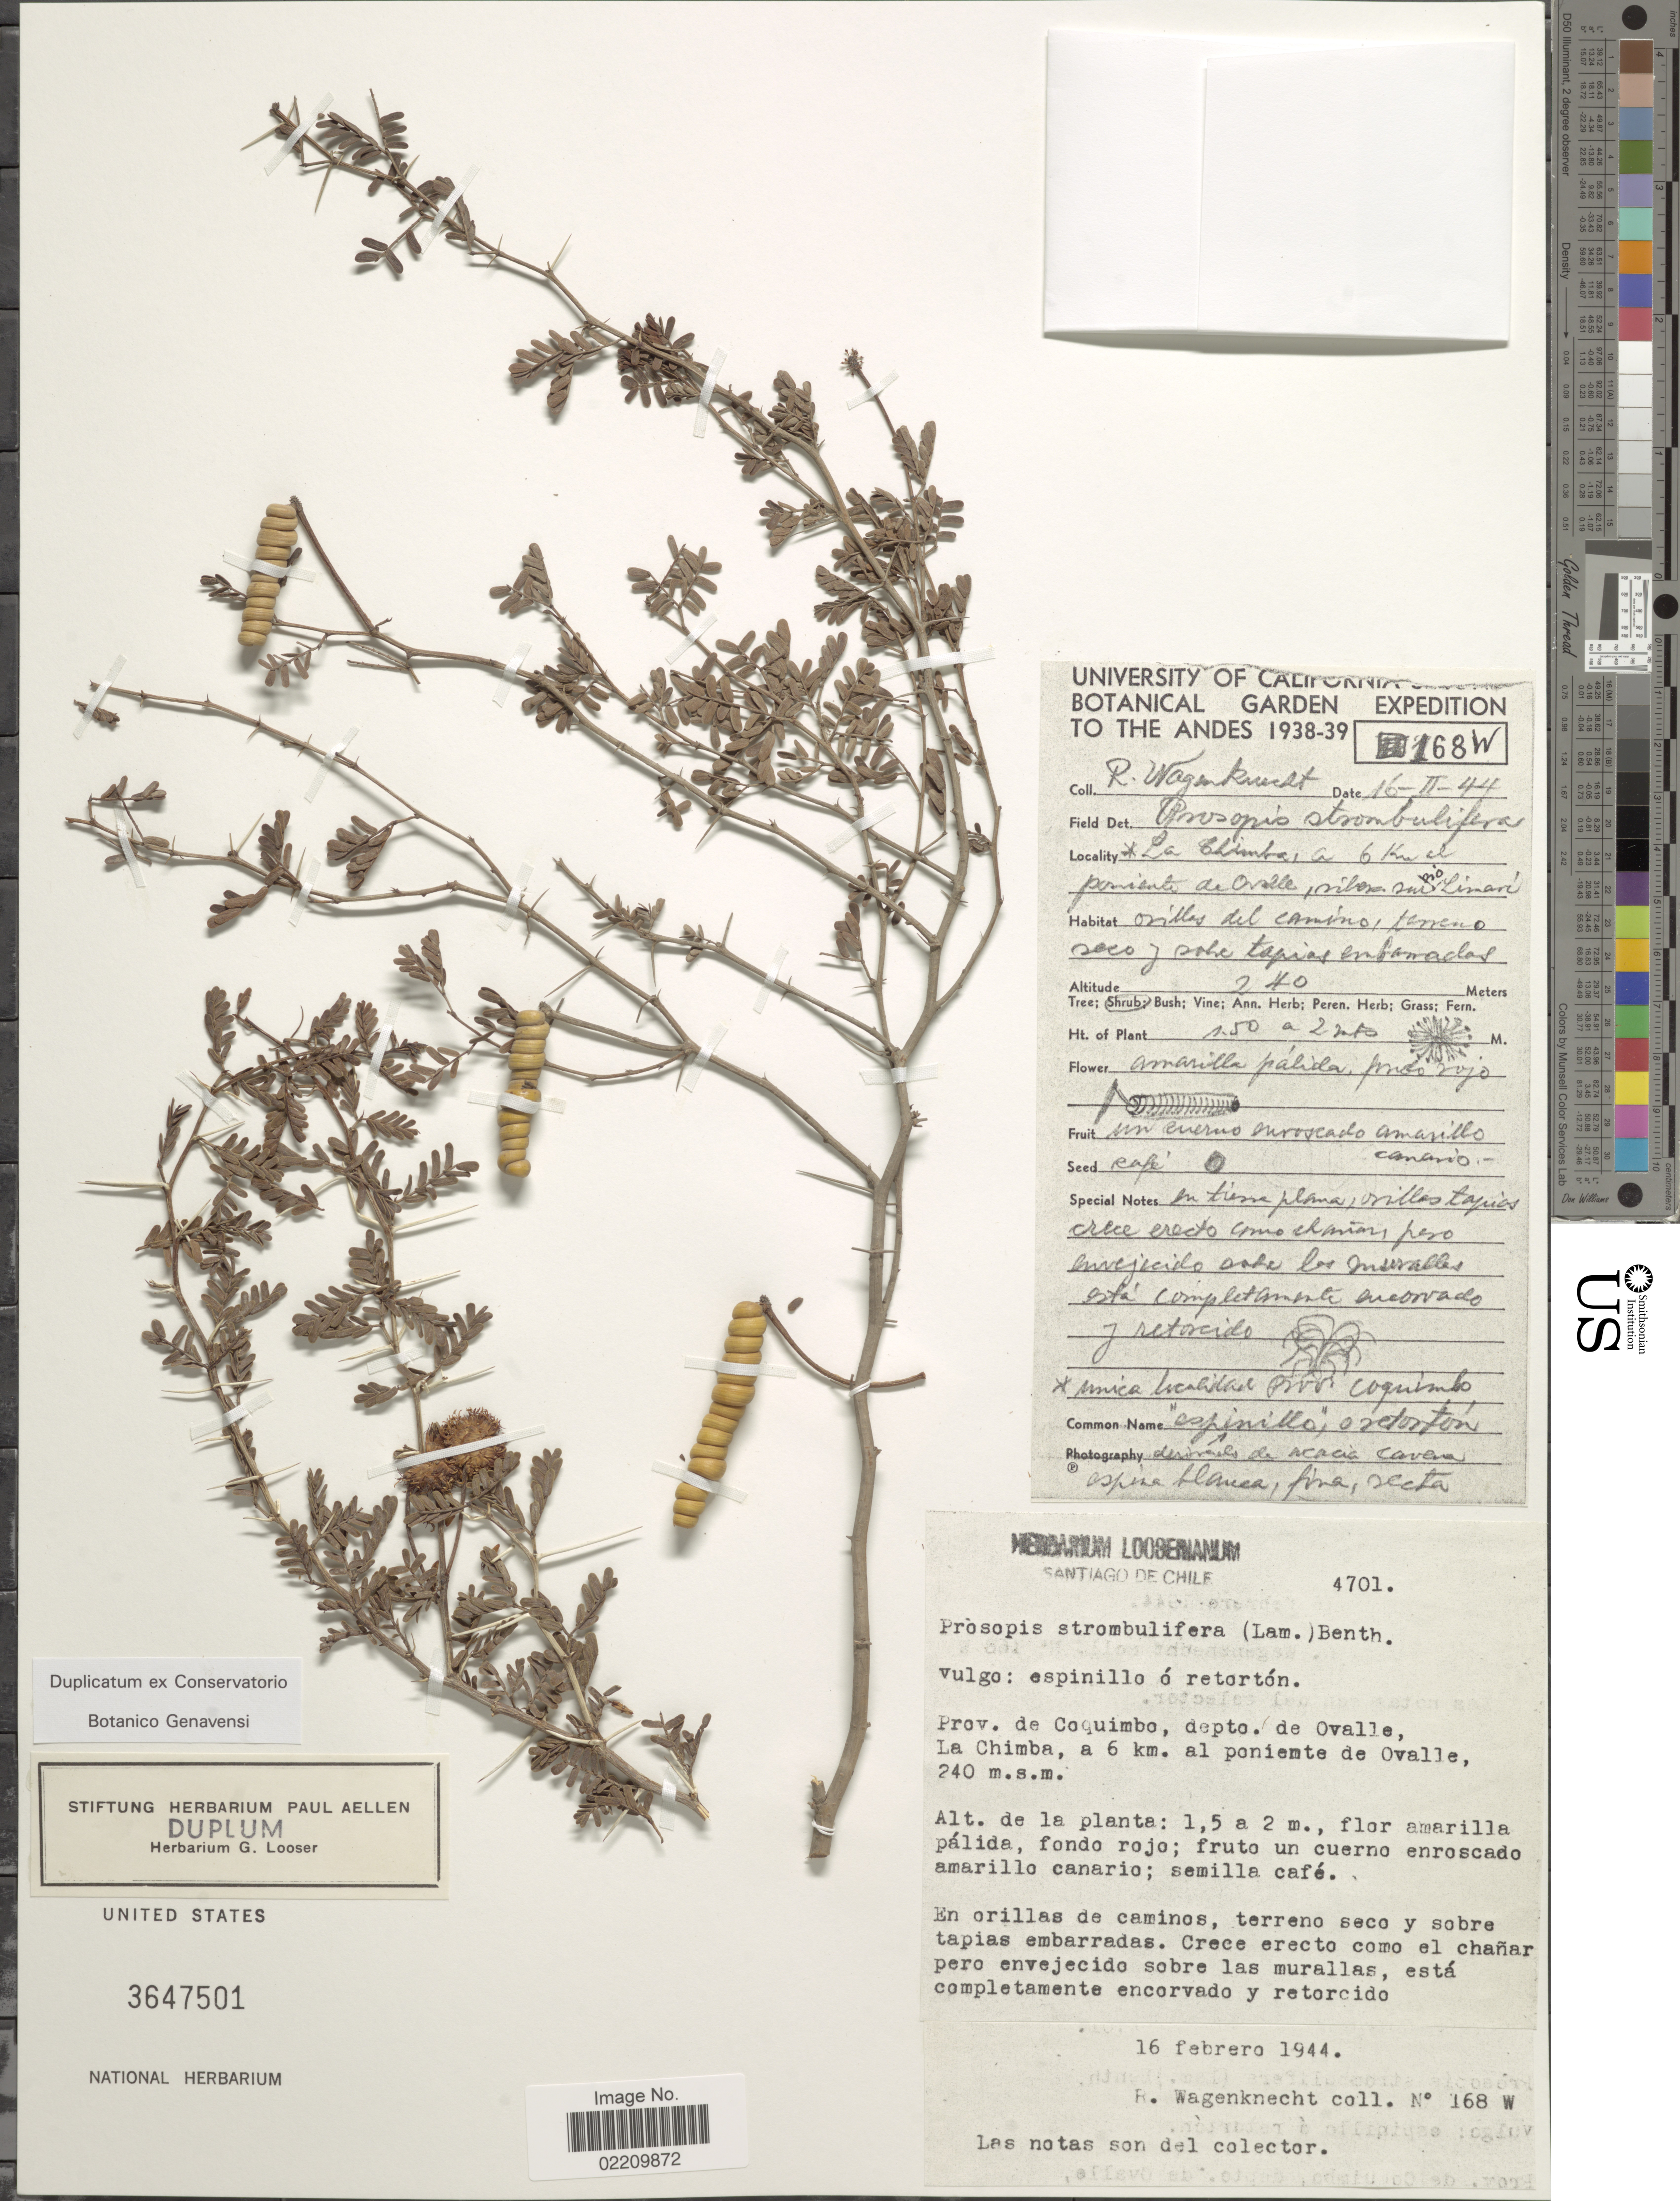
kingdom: Plantae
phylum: Tracheophyta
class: Magnoliopsida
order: Fabales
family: Fabaceae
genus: Strombocarpa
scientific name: Strombocarpa strombulifera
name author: (Lam.) A. Gray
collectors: R. Wagenknecht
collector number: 168W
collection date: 1944-02-16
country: Chile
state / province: Coquimbo (IV)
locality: Depto. de Ovalle, La Chimba, a 6 km al poniemte de Ovalle, silvas sur Rio Limarí.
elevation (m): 240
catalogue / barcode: US 3647501